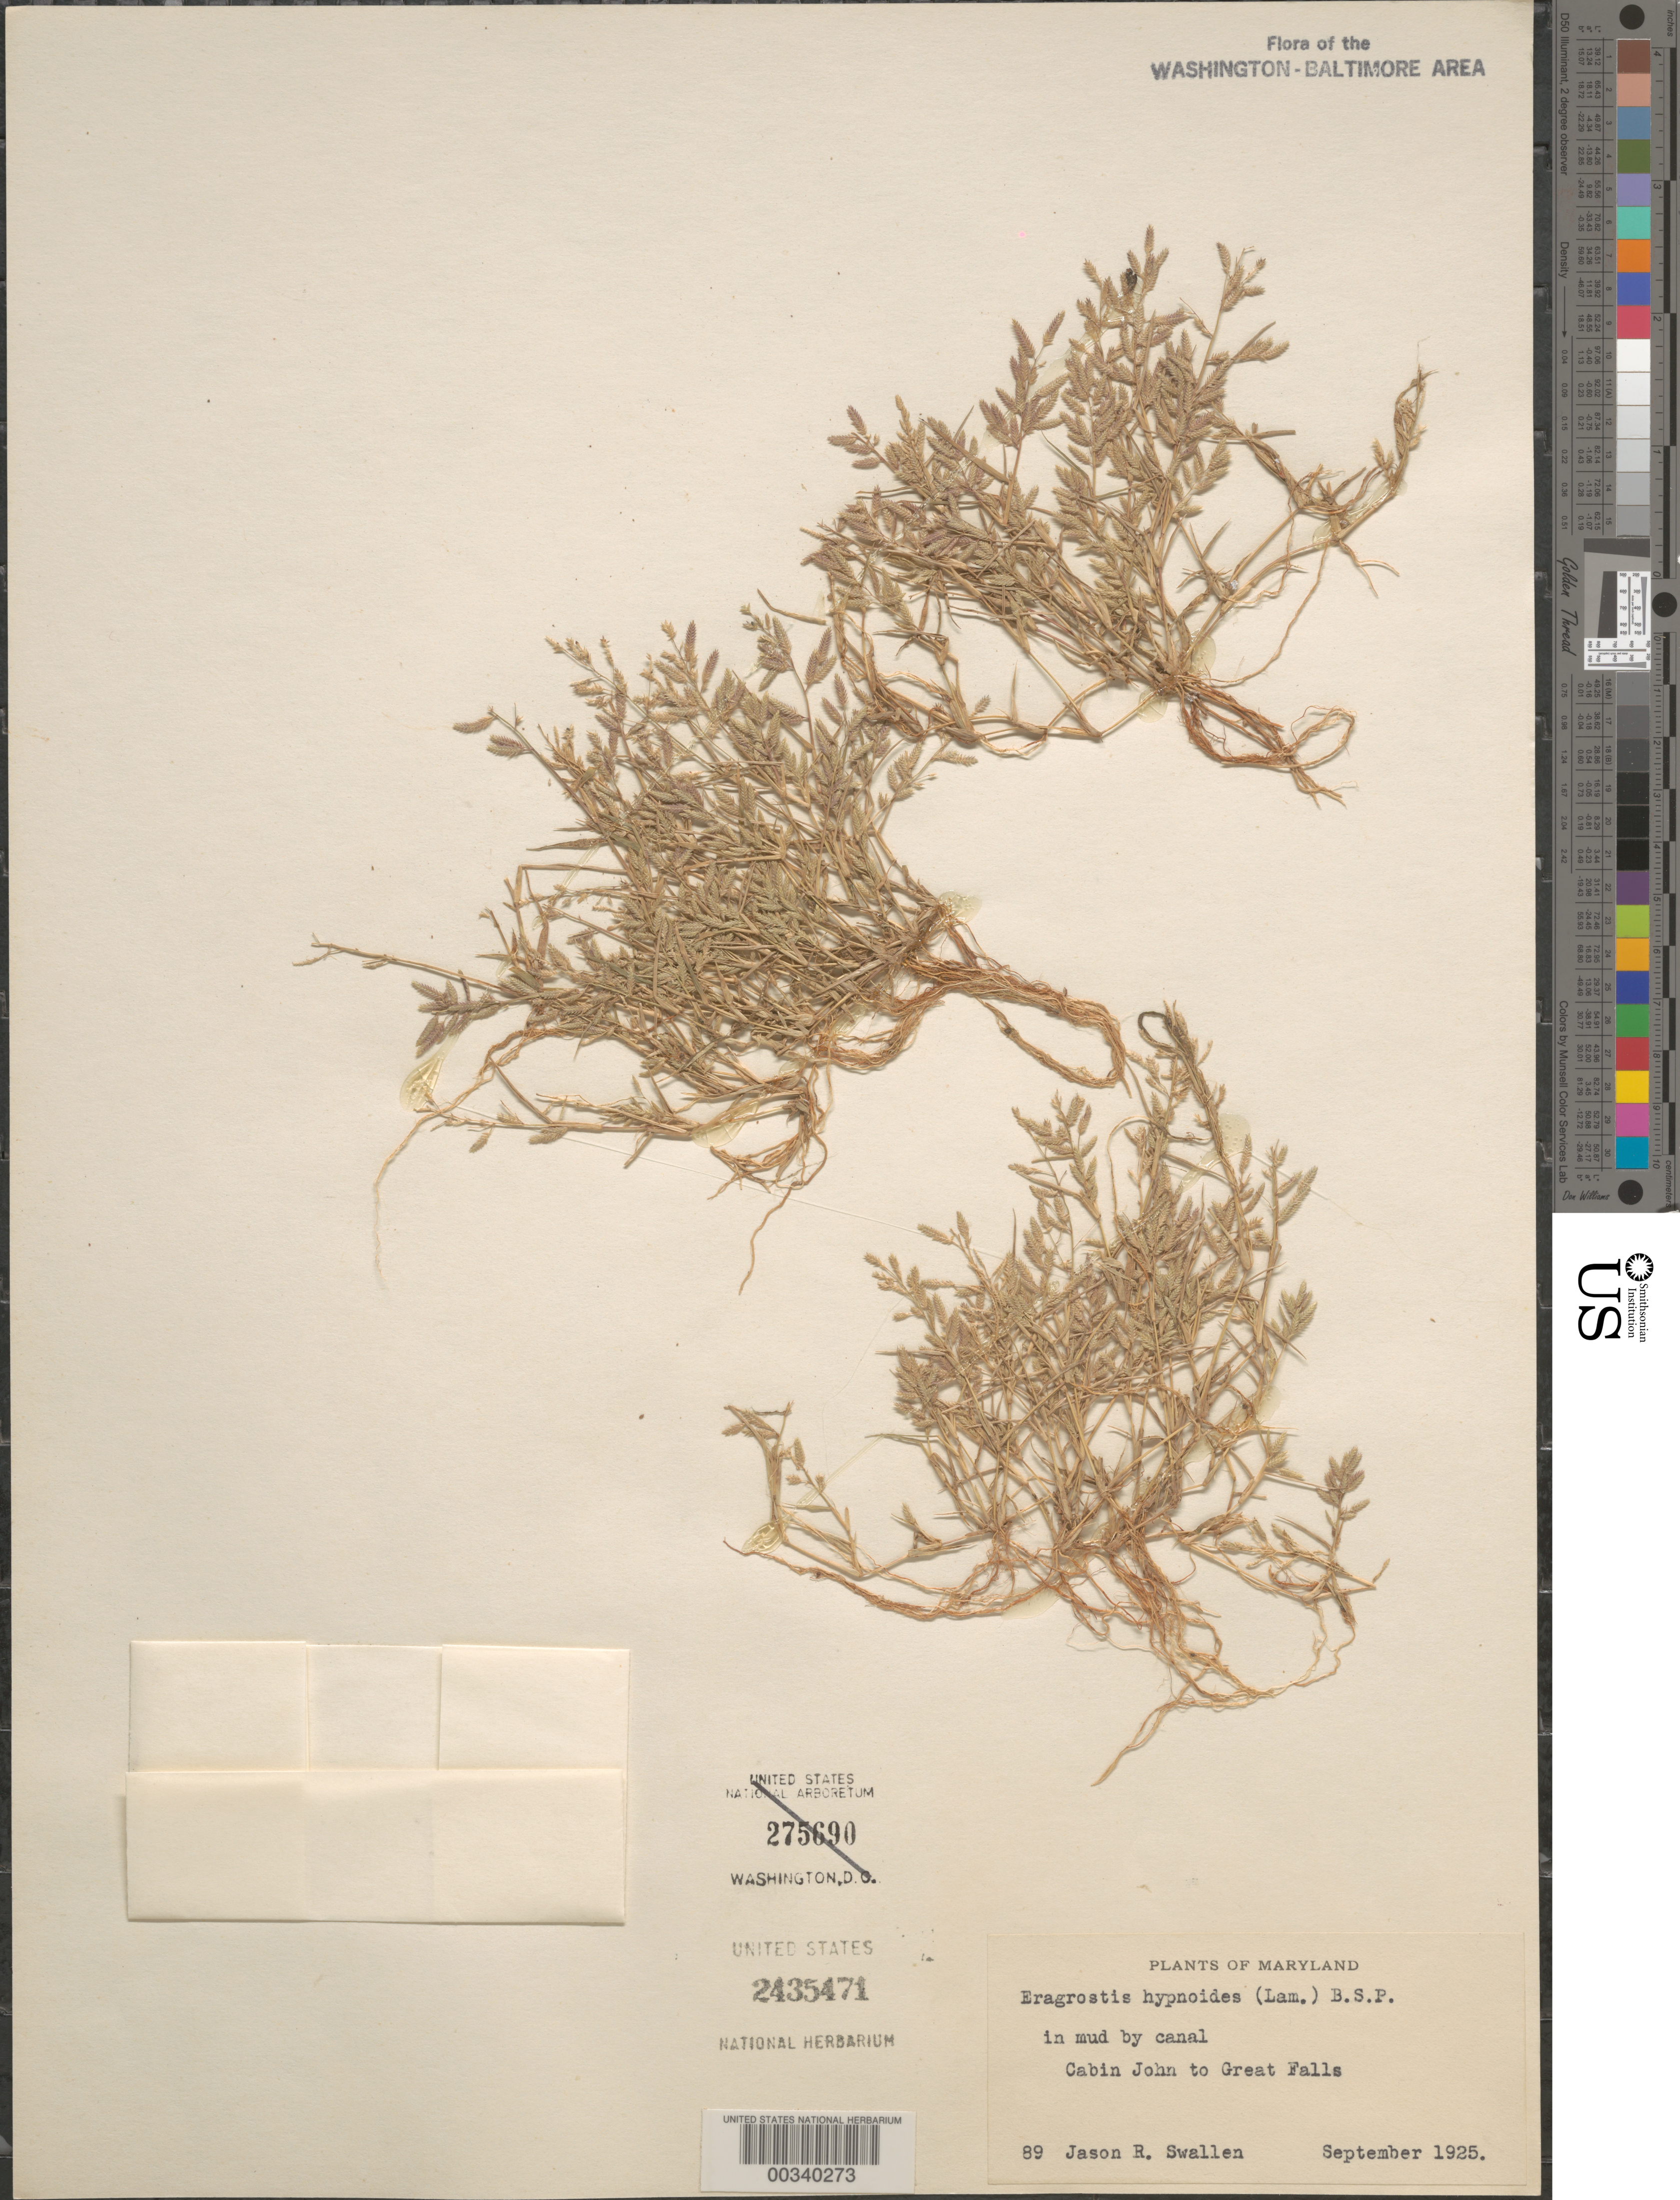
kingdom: Plantae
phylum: Tracheophyta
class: Liliopsida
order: Poales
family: Poaceae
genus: Eragrostis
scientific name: Eragrostis hypnoides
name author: (Lam.) Britton, Stearns & Poggenb.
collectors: J. R. Swallen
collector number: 89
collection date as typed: Sep 1925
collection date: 1925-09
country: United States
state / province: Maryland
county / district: Montgomery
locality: Cabin John to Great Falls C. & O. Canal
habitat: In mud by canal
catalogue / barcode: US 2435471